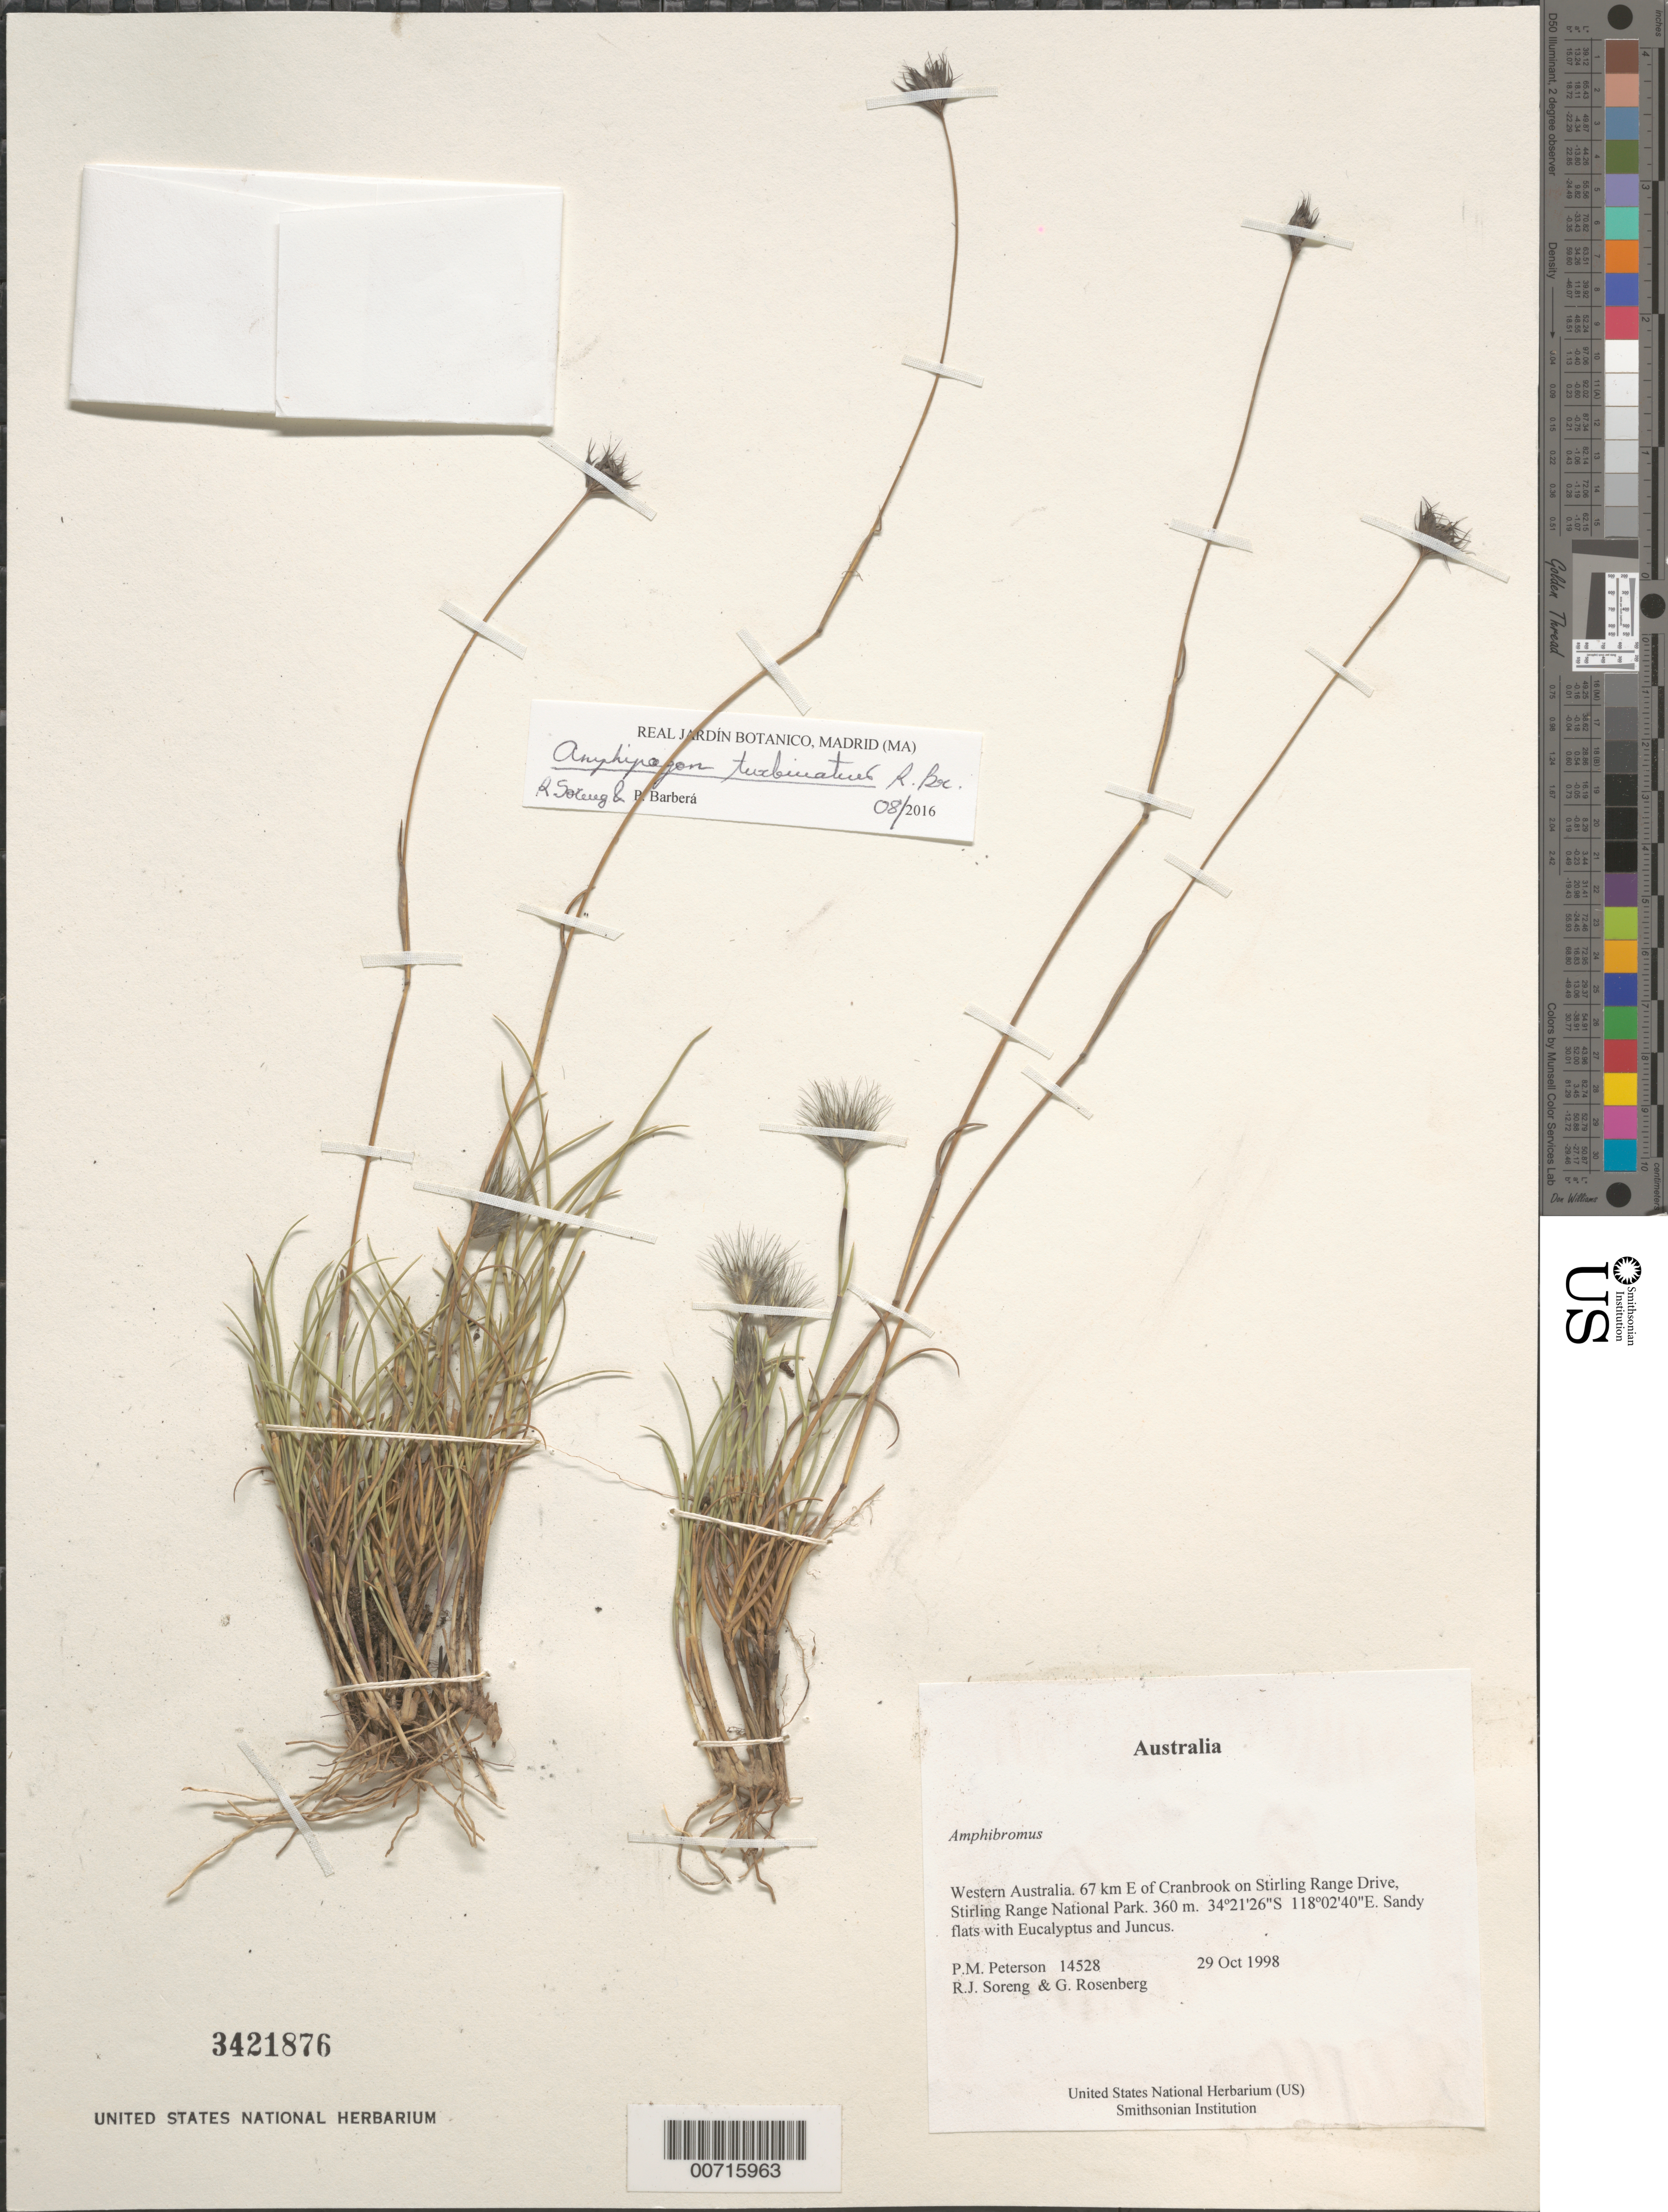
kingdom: Plantae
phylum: Tracheophyta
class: Liliopsida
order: Poales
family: Poaceae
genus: Amphipogon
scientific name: Amphipogon turbinatus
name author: R. Br.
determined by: Soreng, Robert J., Research Associate (BOT), Smithsonian Institution - National Museum of Natural History (UNITED STATES)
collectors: P. M. Peterson, R. J. Soreng & G. Rosenberg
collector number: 14528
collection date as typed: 29 Oct 1998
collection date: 1998-10-29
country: Australia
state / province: Western Australia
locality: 67 km E of Cranbrook on Stirling Range Drive, Stirling Range National Park.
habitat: Sandy flats with Eucalyptus and Juncus.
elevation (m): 360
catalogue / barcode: US 3421876